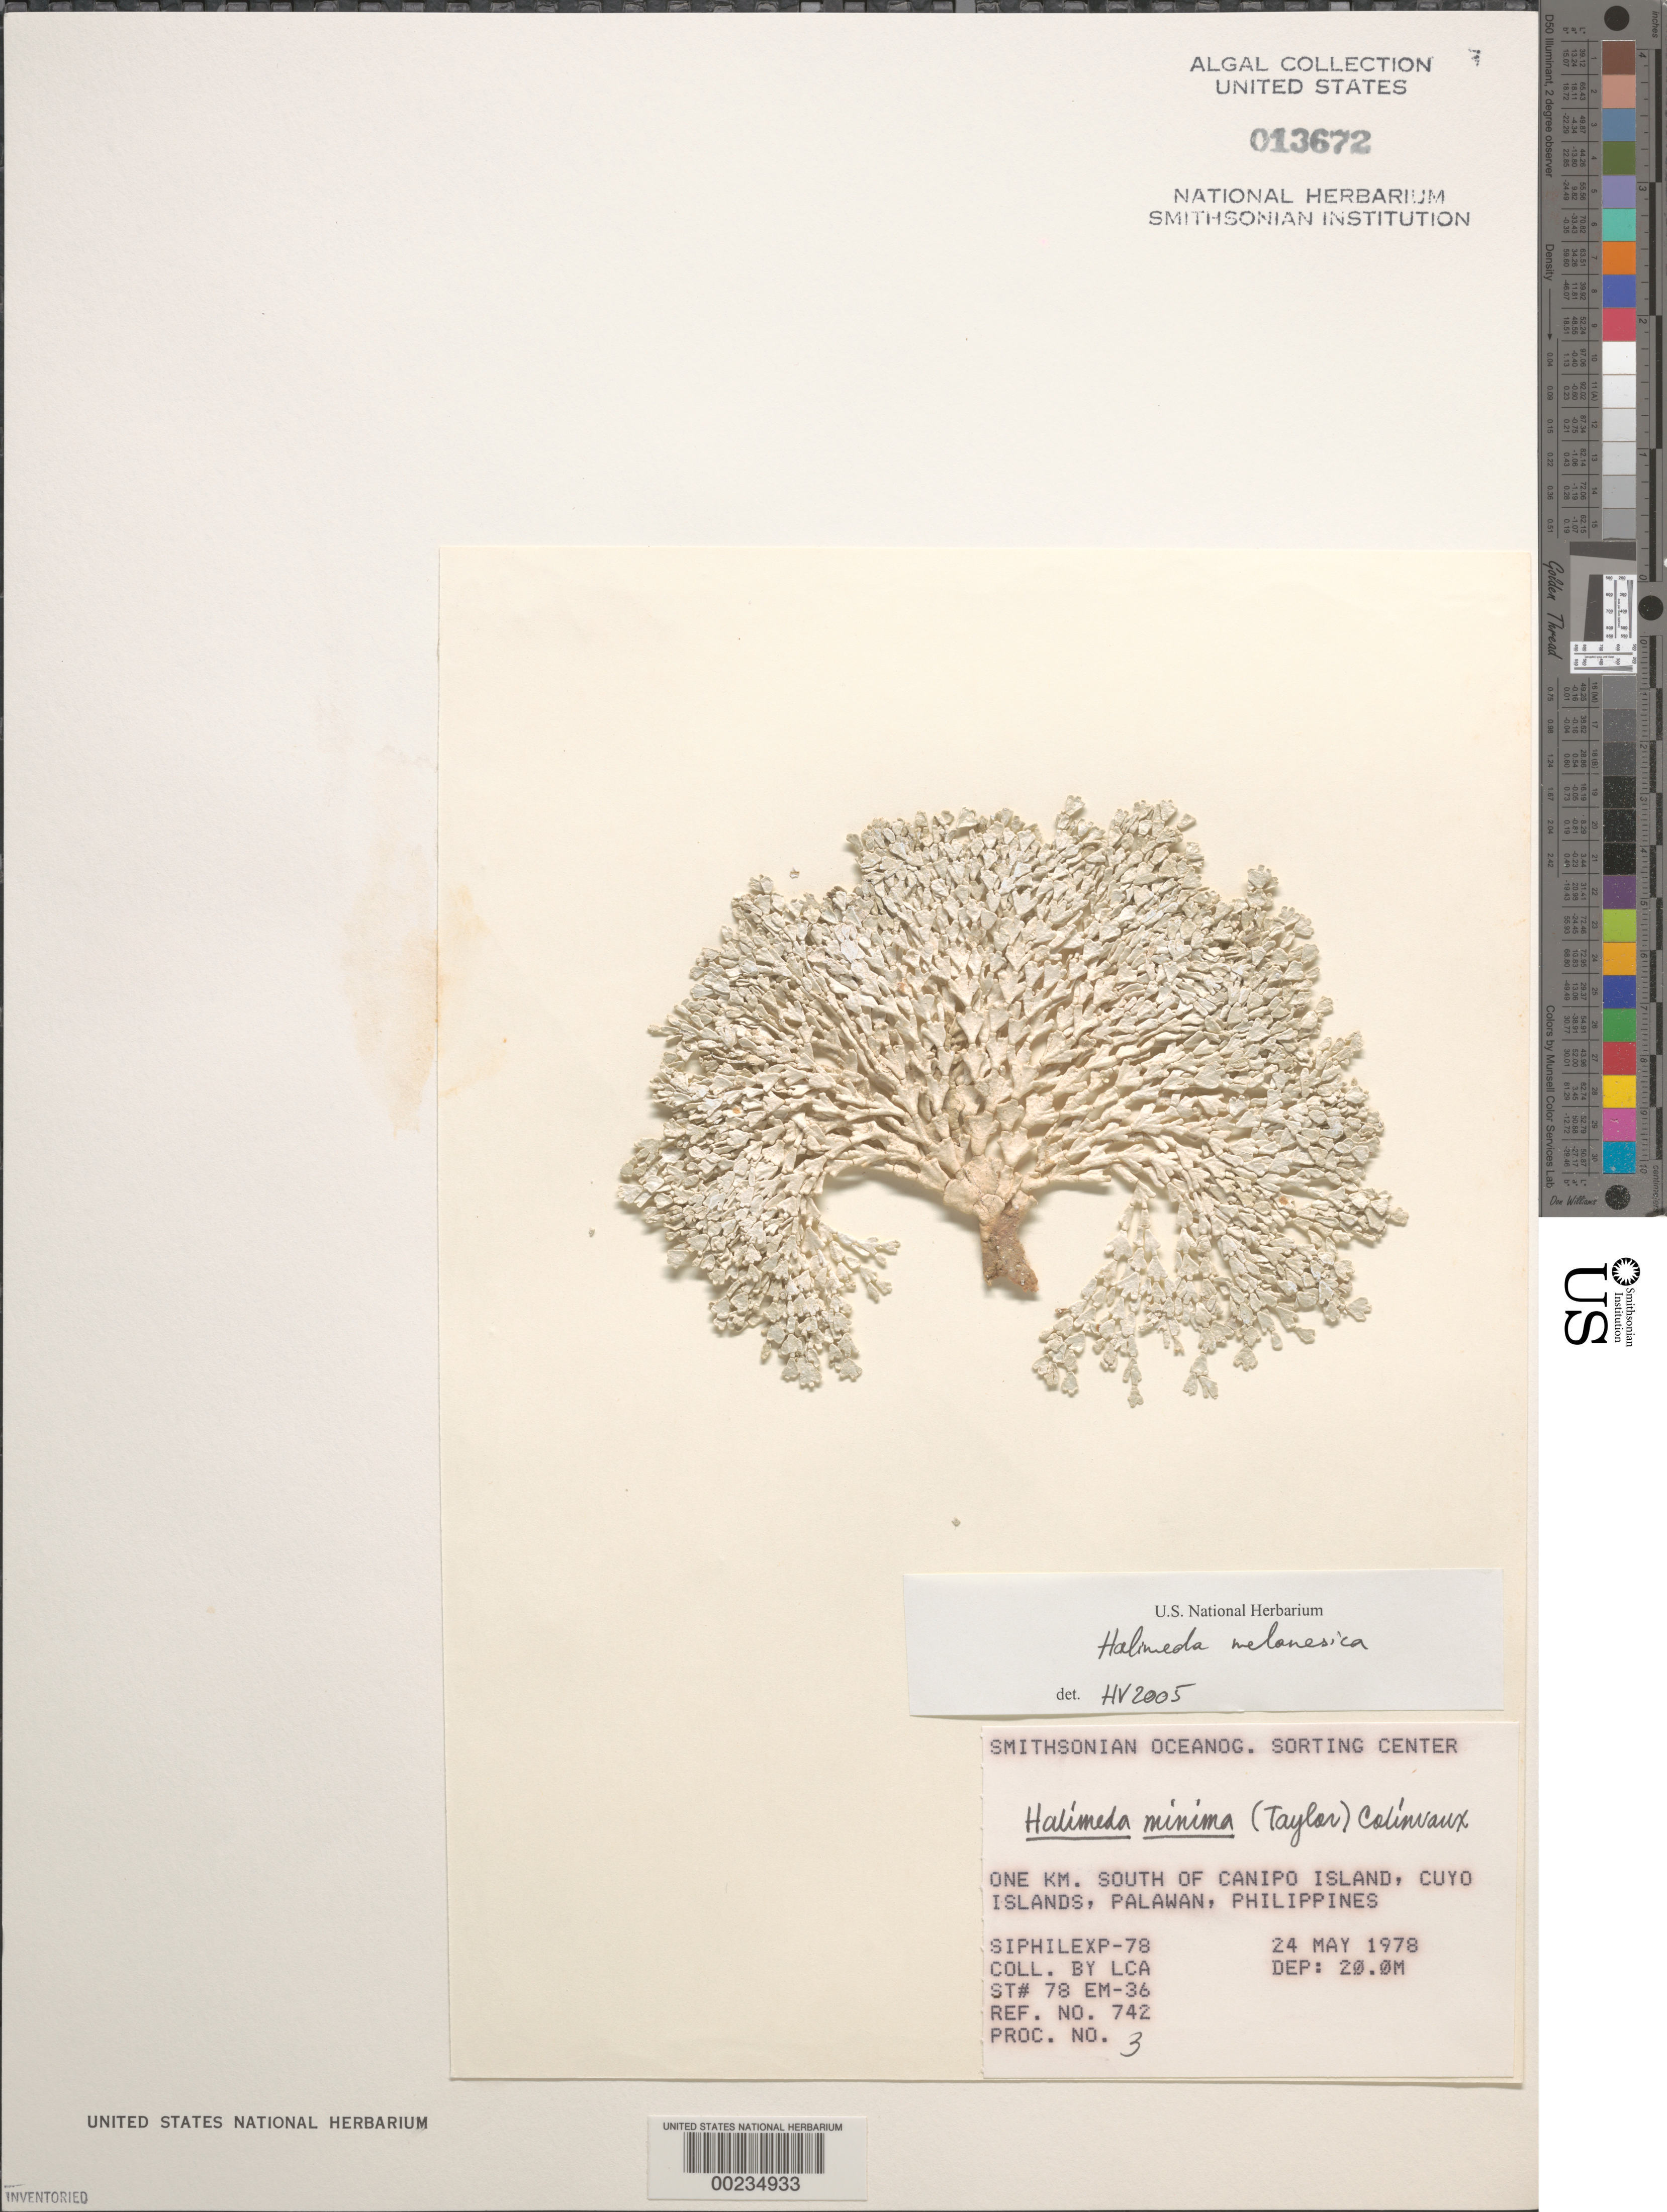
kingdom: Plantae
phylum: Chlorophyta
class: Ulvophyceae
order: Bryopsidales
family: Halimedaceae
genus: Halimeda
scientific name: Halimeda melanesica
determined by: Verbruggen, H.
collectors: SOSC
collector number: Station 78 EM-36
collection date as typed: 24 May 1978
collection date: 1978-05-24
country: Philippines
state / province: Mimaropa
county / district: Palawan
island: Canipo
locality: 1 km south of Canipo Island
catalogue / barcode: US 13672